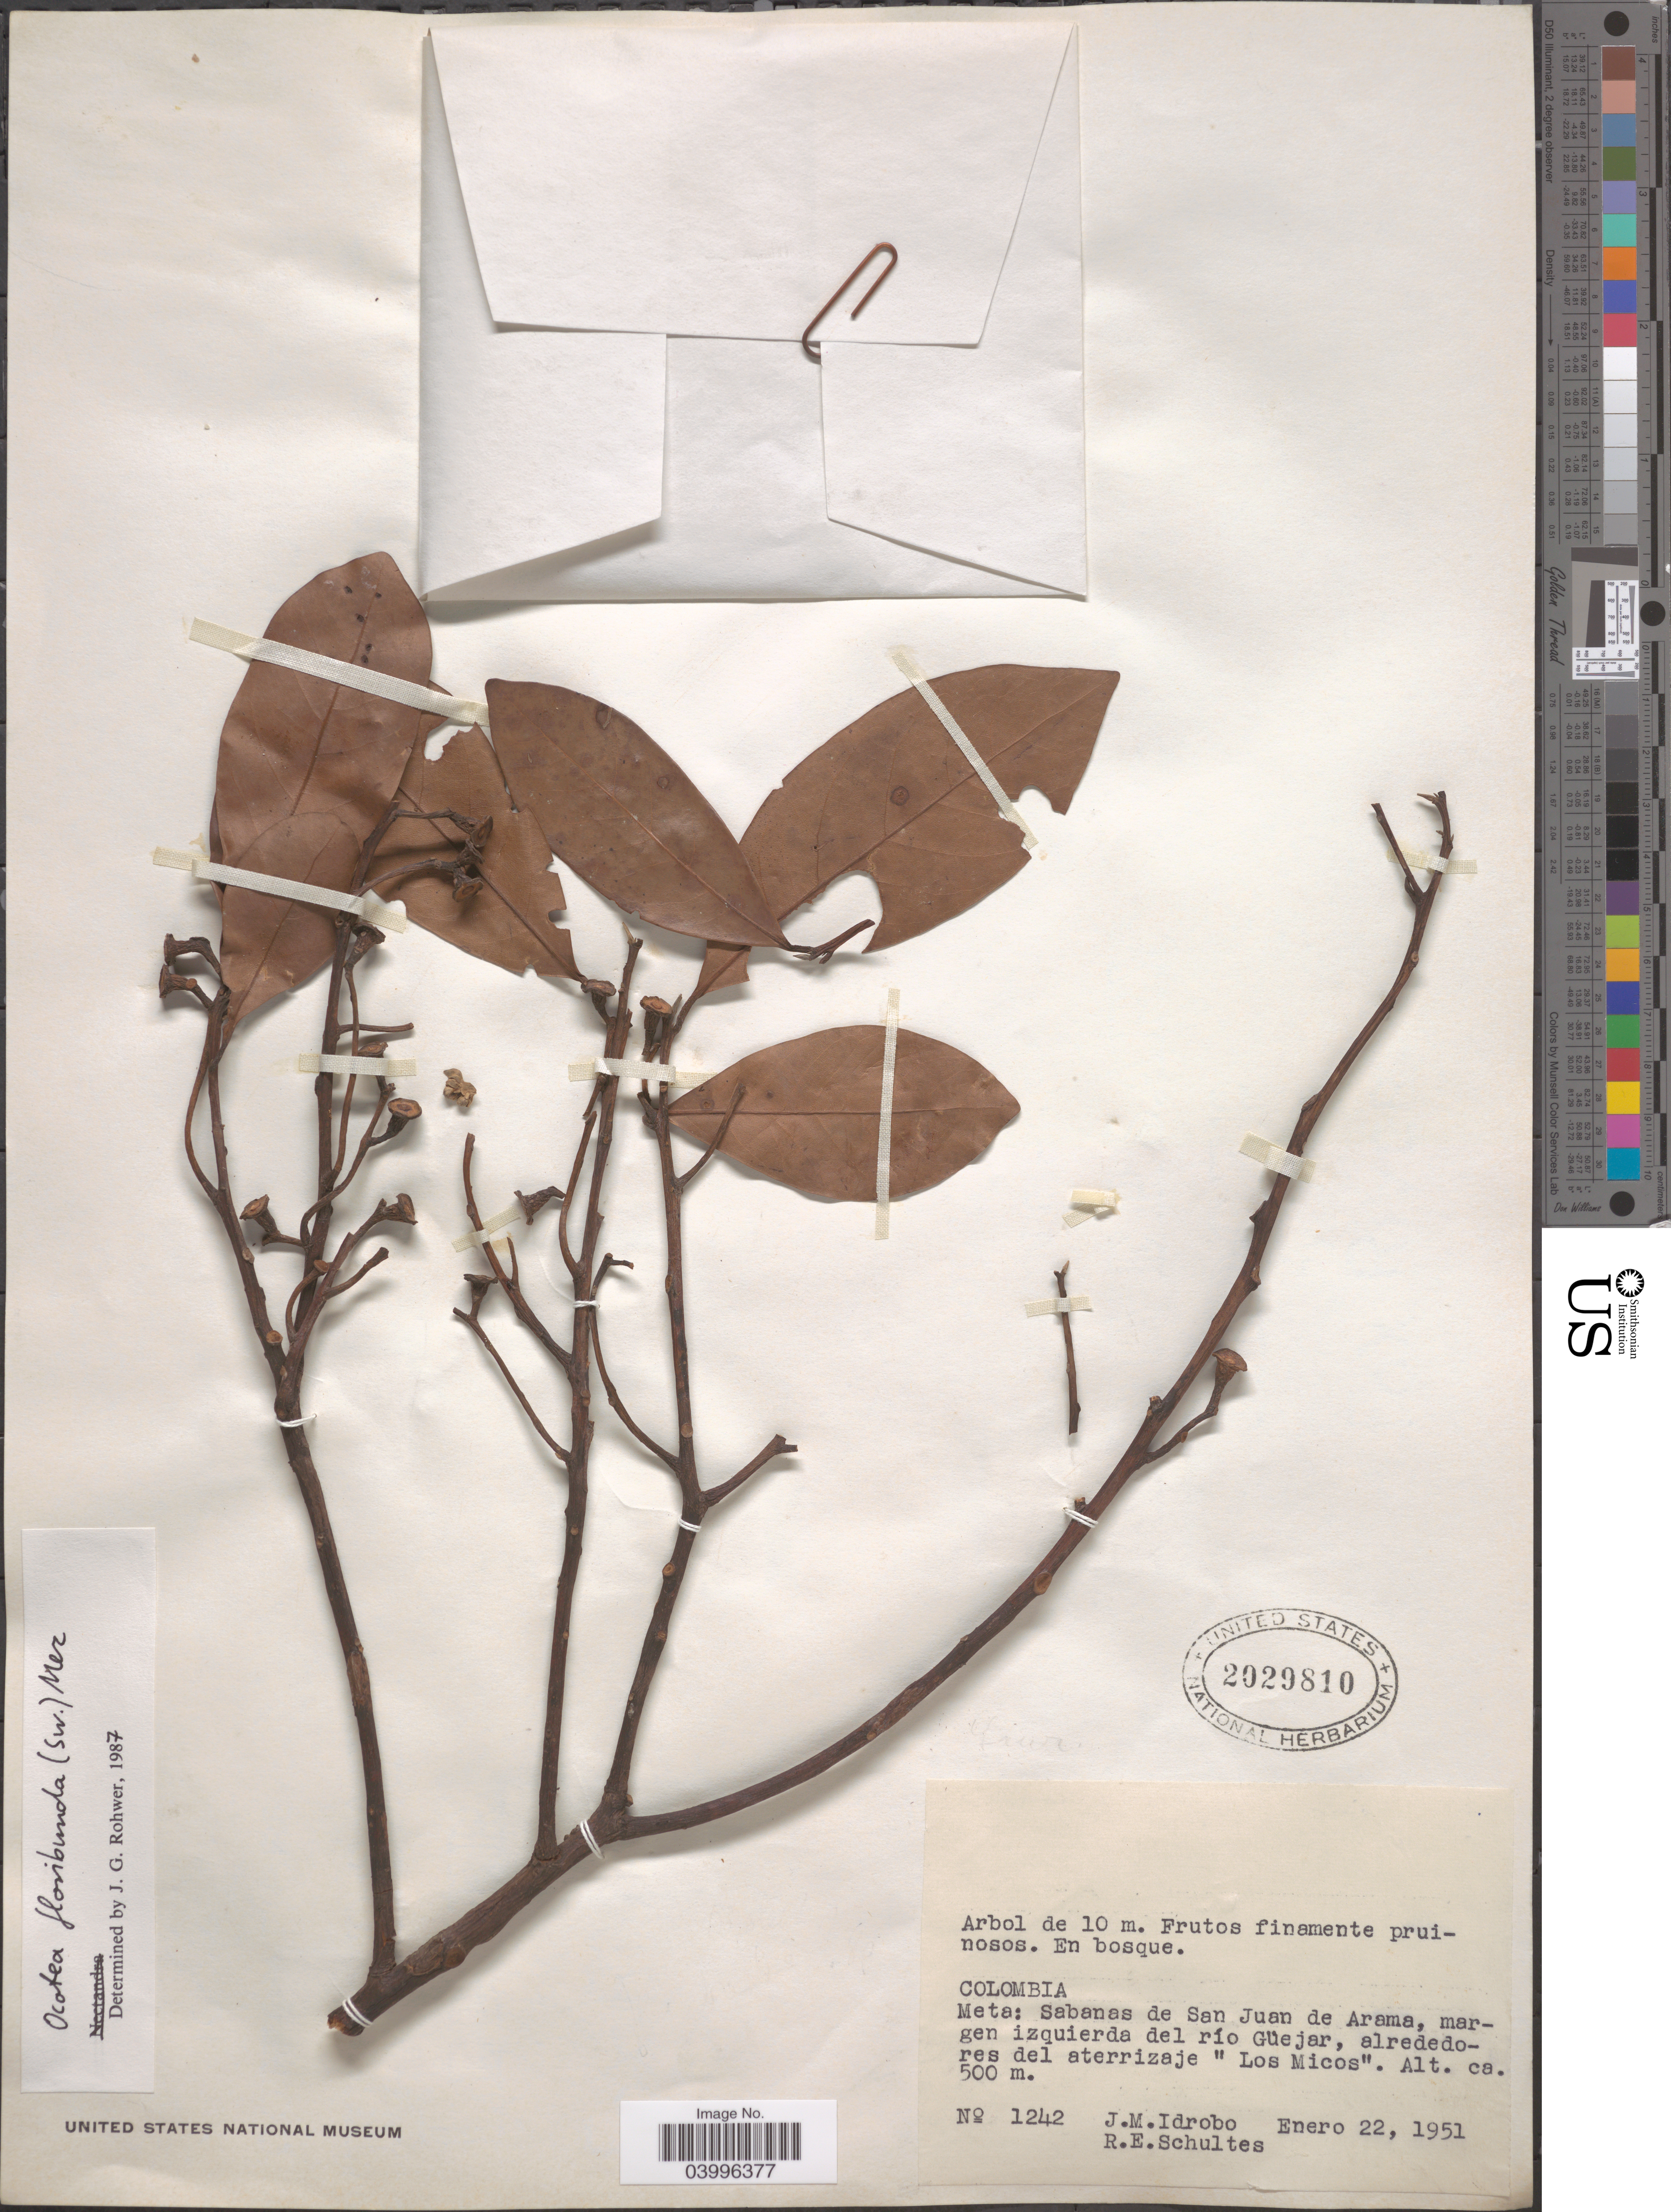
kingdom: Plantae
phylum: Tracheophyta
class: Magnoliopsida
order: Laurales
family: Lauraceae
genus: Ocotea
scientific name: Ocotea floribunda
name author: (Sw.) Mez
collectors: J. M. Idrobo & R. E. Schultes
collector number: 1242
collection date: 1951-01-22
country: Colombia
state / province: Meta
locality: Sabanas de San Juan de Arama, margen izquierda del río Güejar, alrededores del aterrizaje "Los Micos".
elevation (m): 500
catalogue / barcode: US 2029810